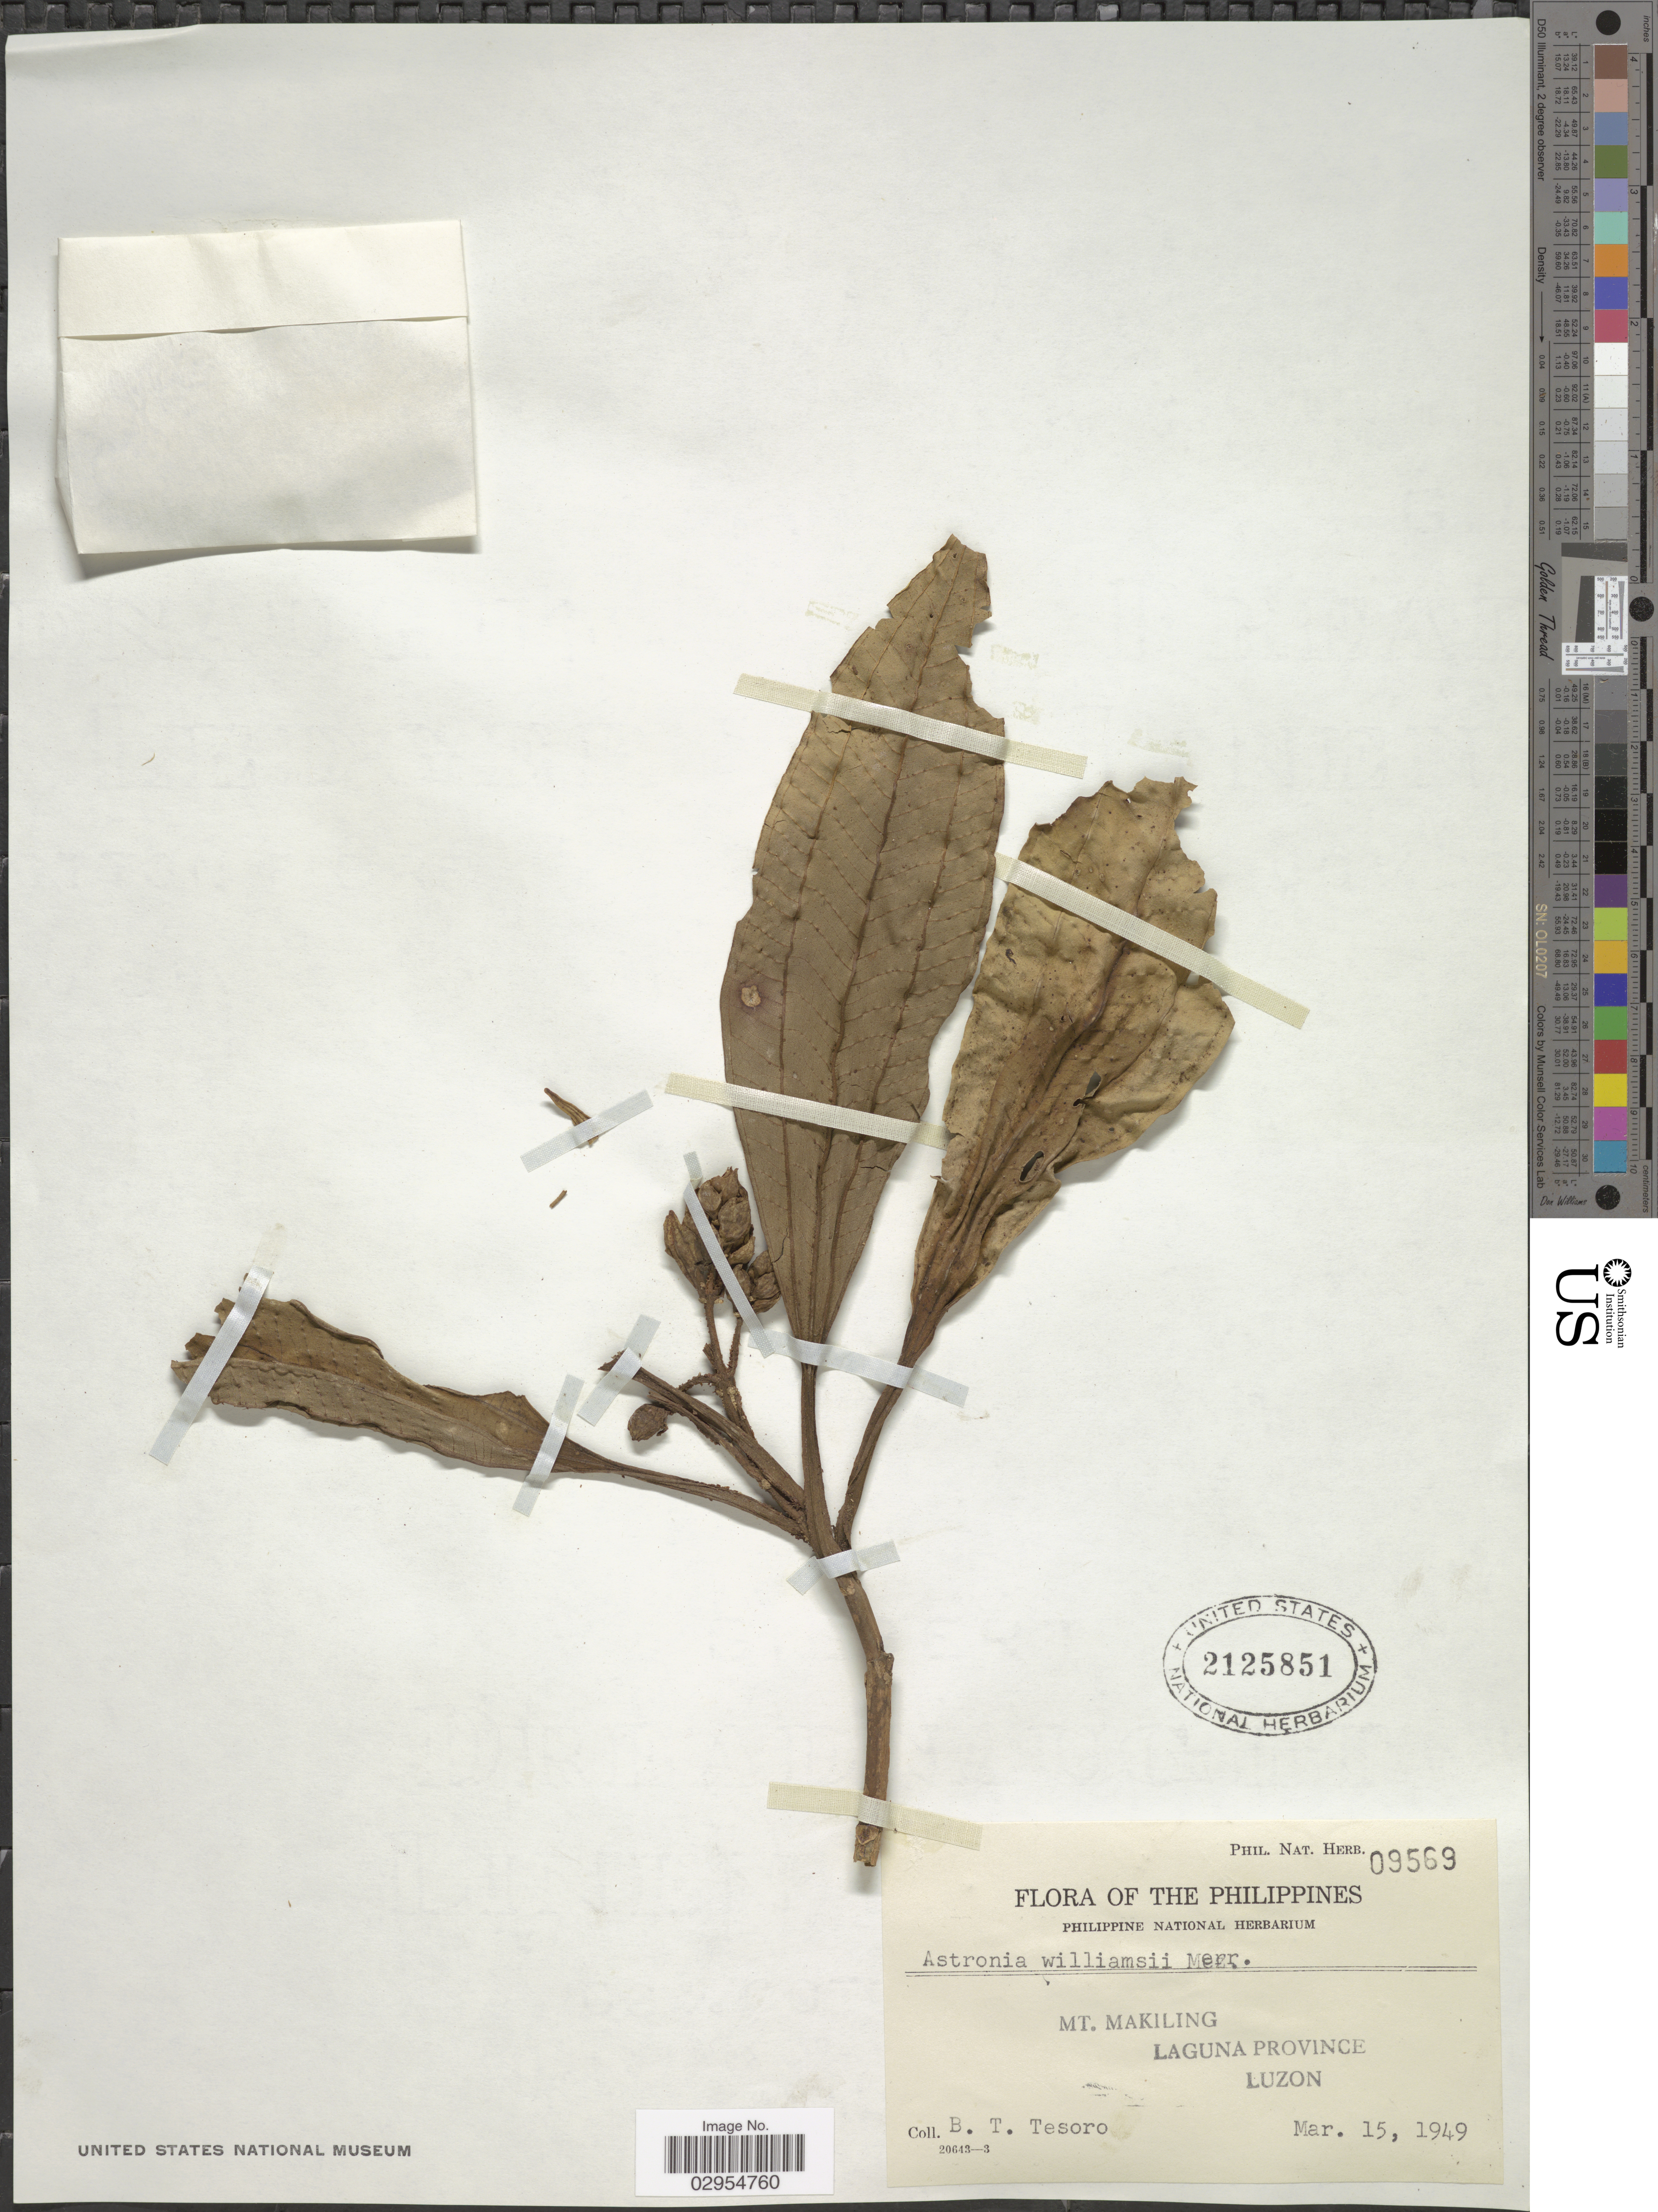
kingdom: Plantae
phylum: Tracheophyta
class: Magnoliopsida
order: Myrtales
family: Melastomataceae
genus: Astronia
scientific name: Astronia williamsii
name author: Merr. ex C.B. Rob.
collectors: B. Tesoro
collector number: Phil. Nat. Herb. 09569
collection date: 1949-03-15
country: Philippines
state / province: Calabarzon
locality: Mt. Makiling, Laguna Province, Luzon.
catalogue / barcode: US 2125851